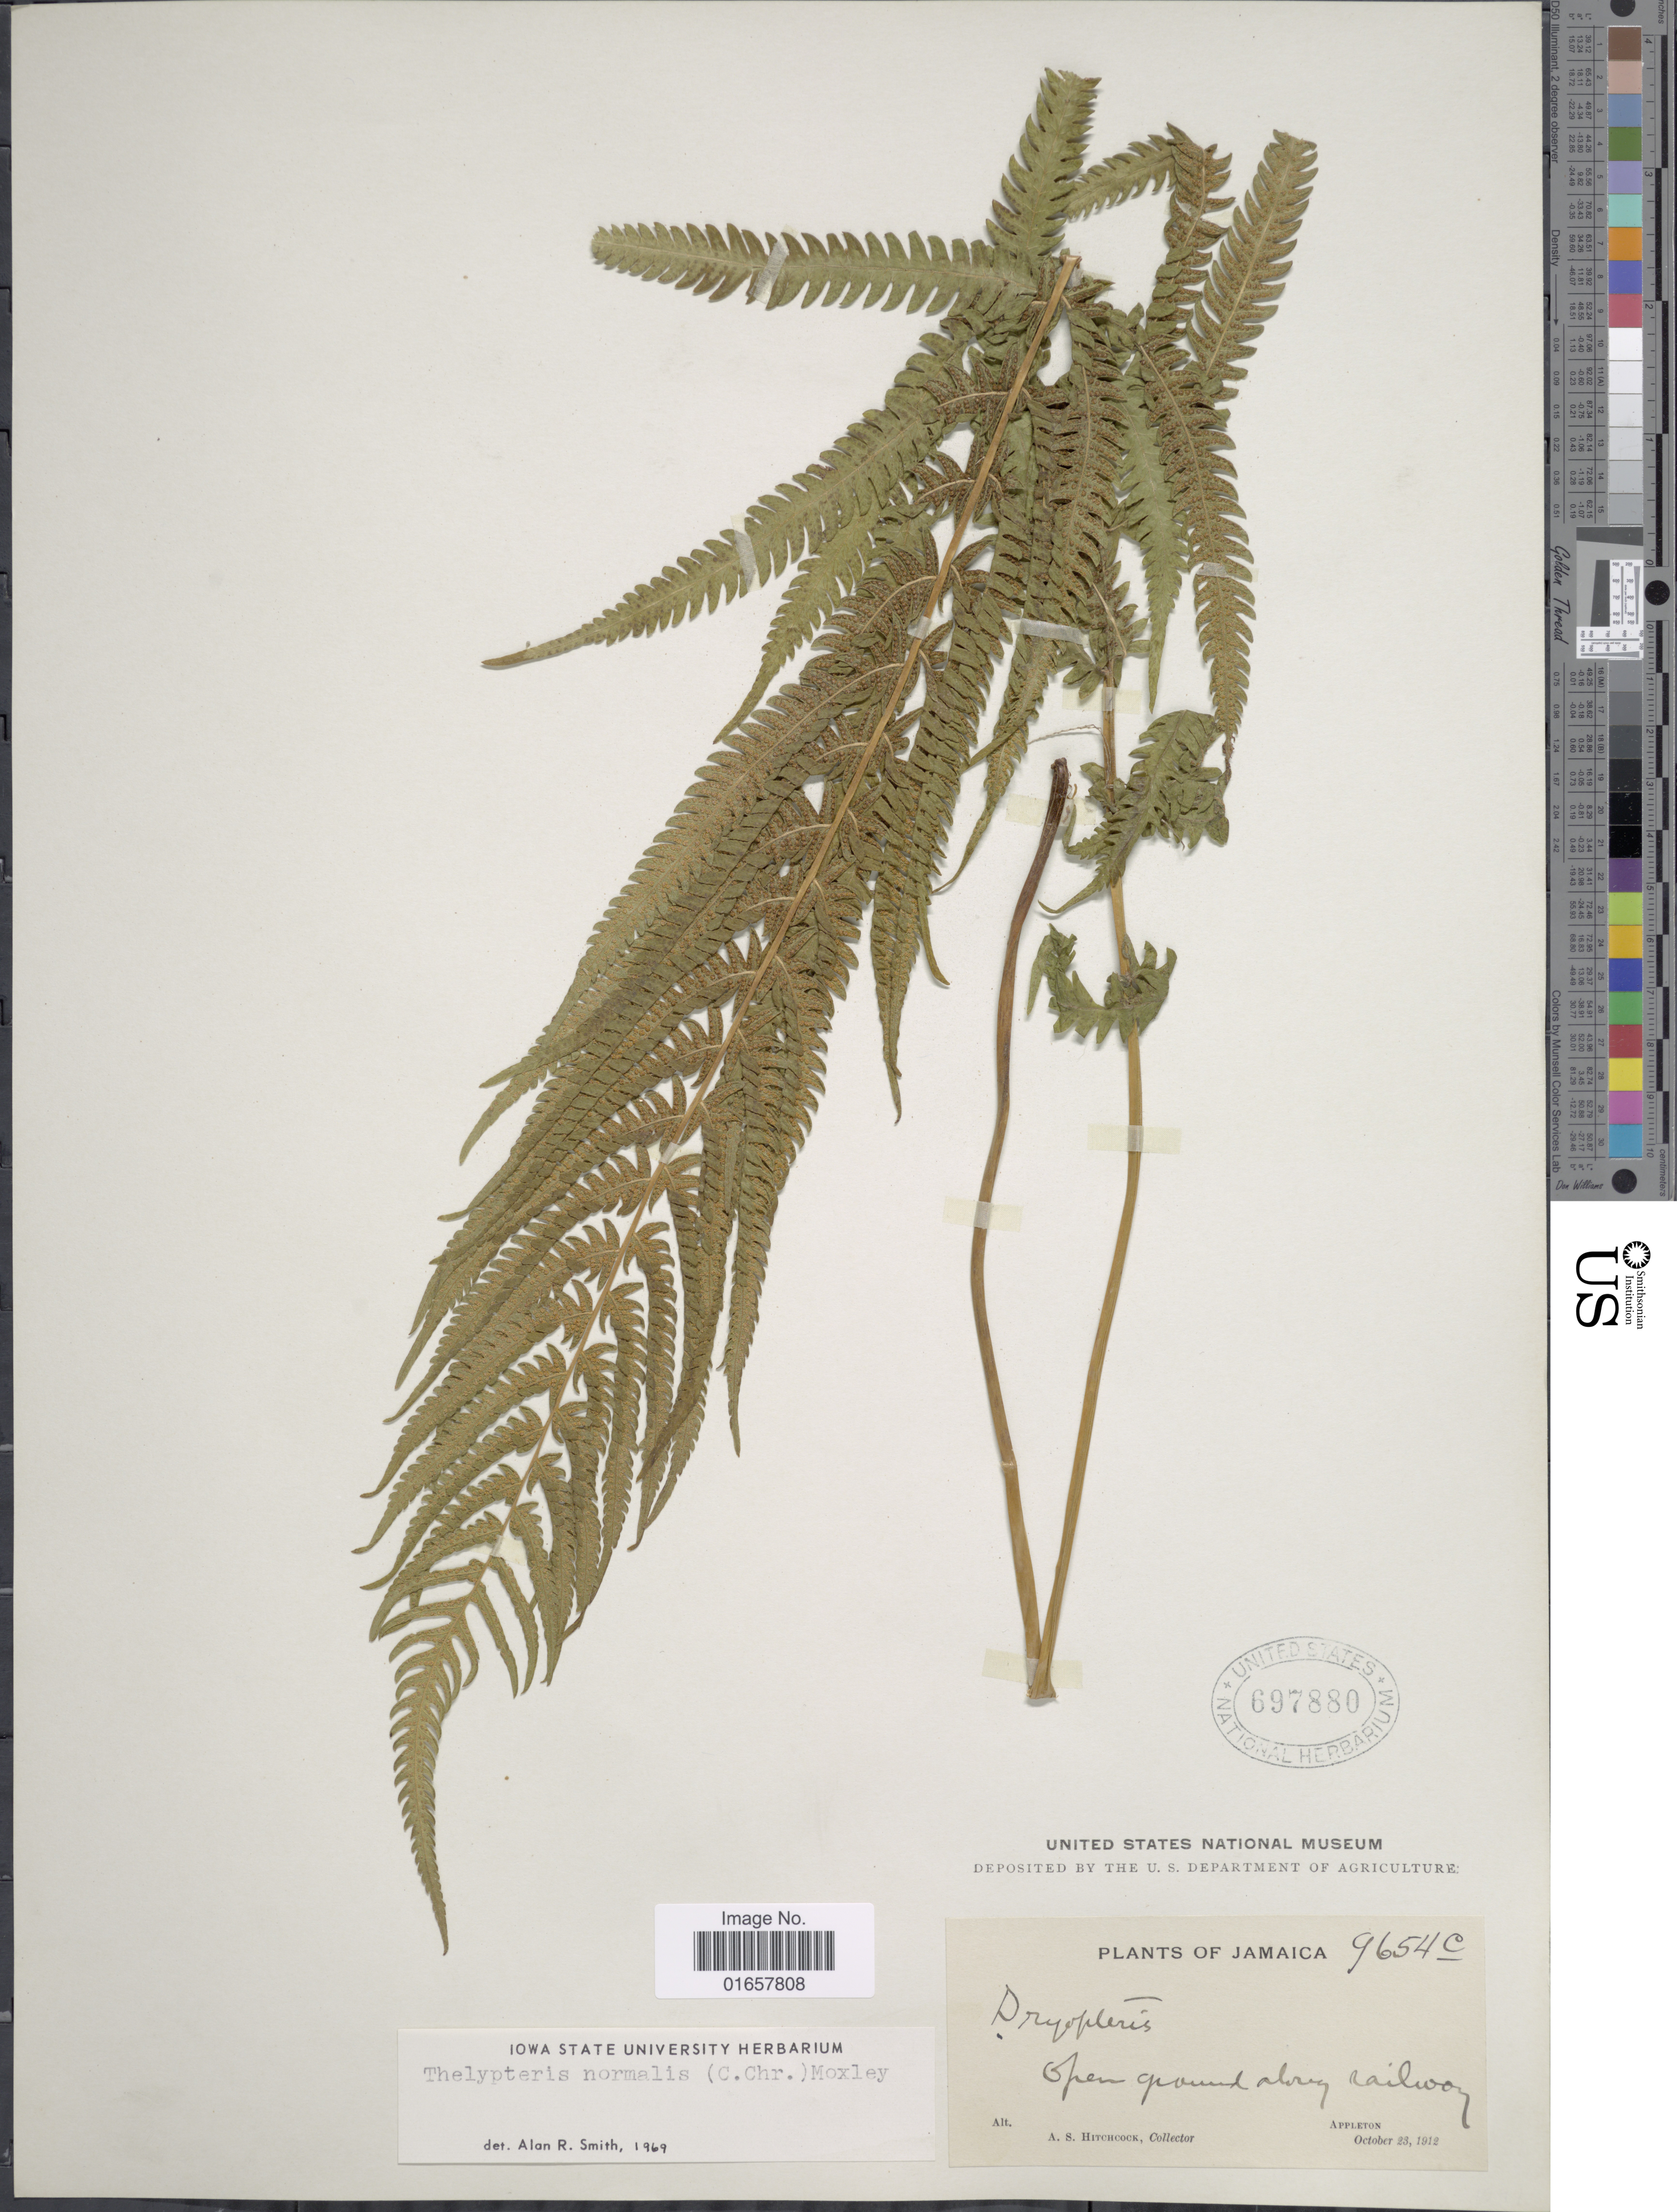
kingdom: Plantae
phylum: Tracheophyta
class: Polypodiopsida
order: Polypodiales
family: Thelypteridaceae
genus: Christella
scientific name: Christella kunthii comb. ined.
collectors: A. S. Hitchcock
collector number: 9654C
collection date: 1912-10-23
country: Jamaica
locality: Jamaica, open ground along railway, Appleton.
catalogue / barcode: US 697880